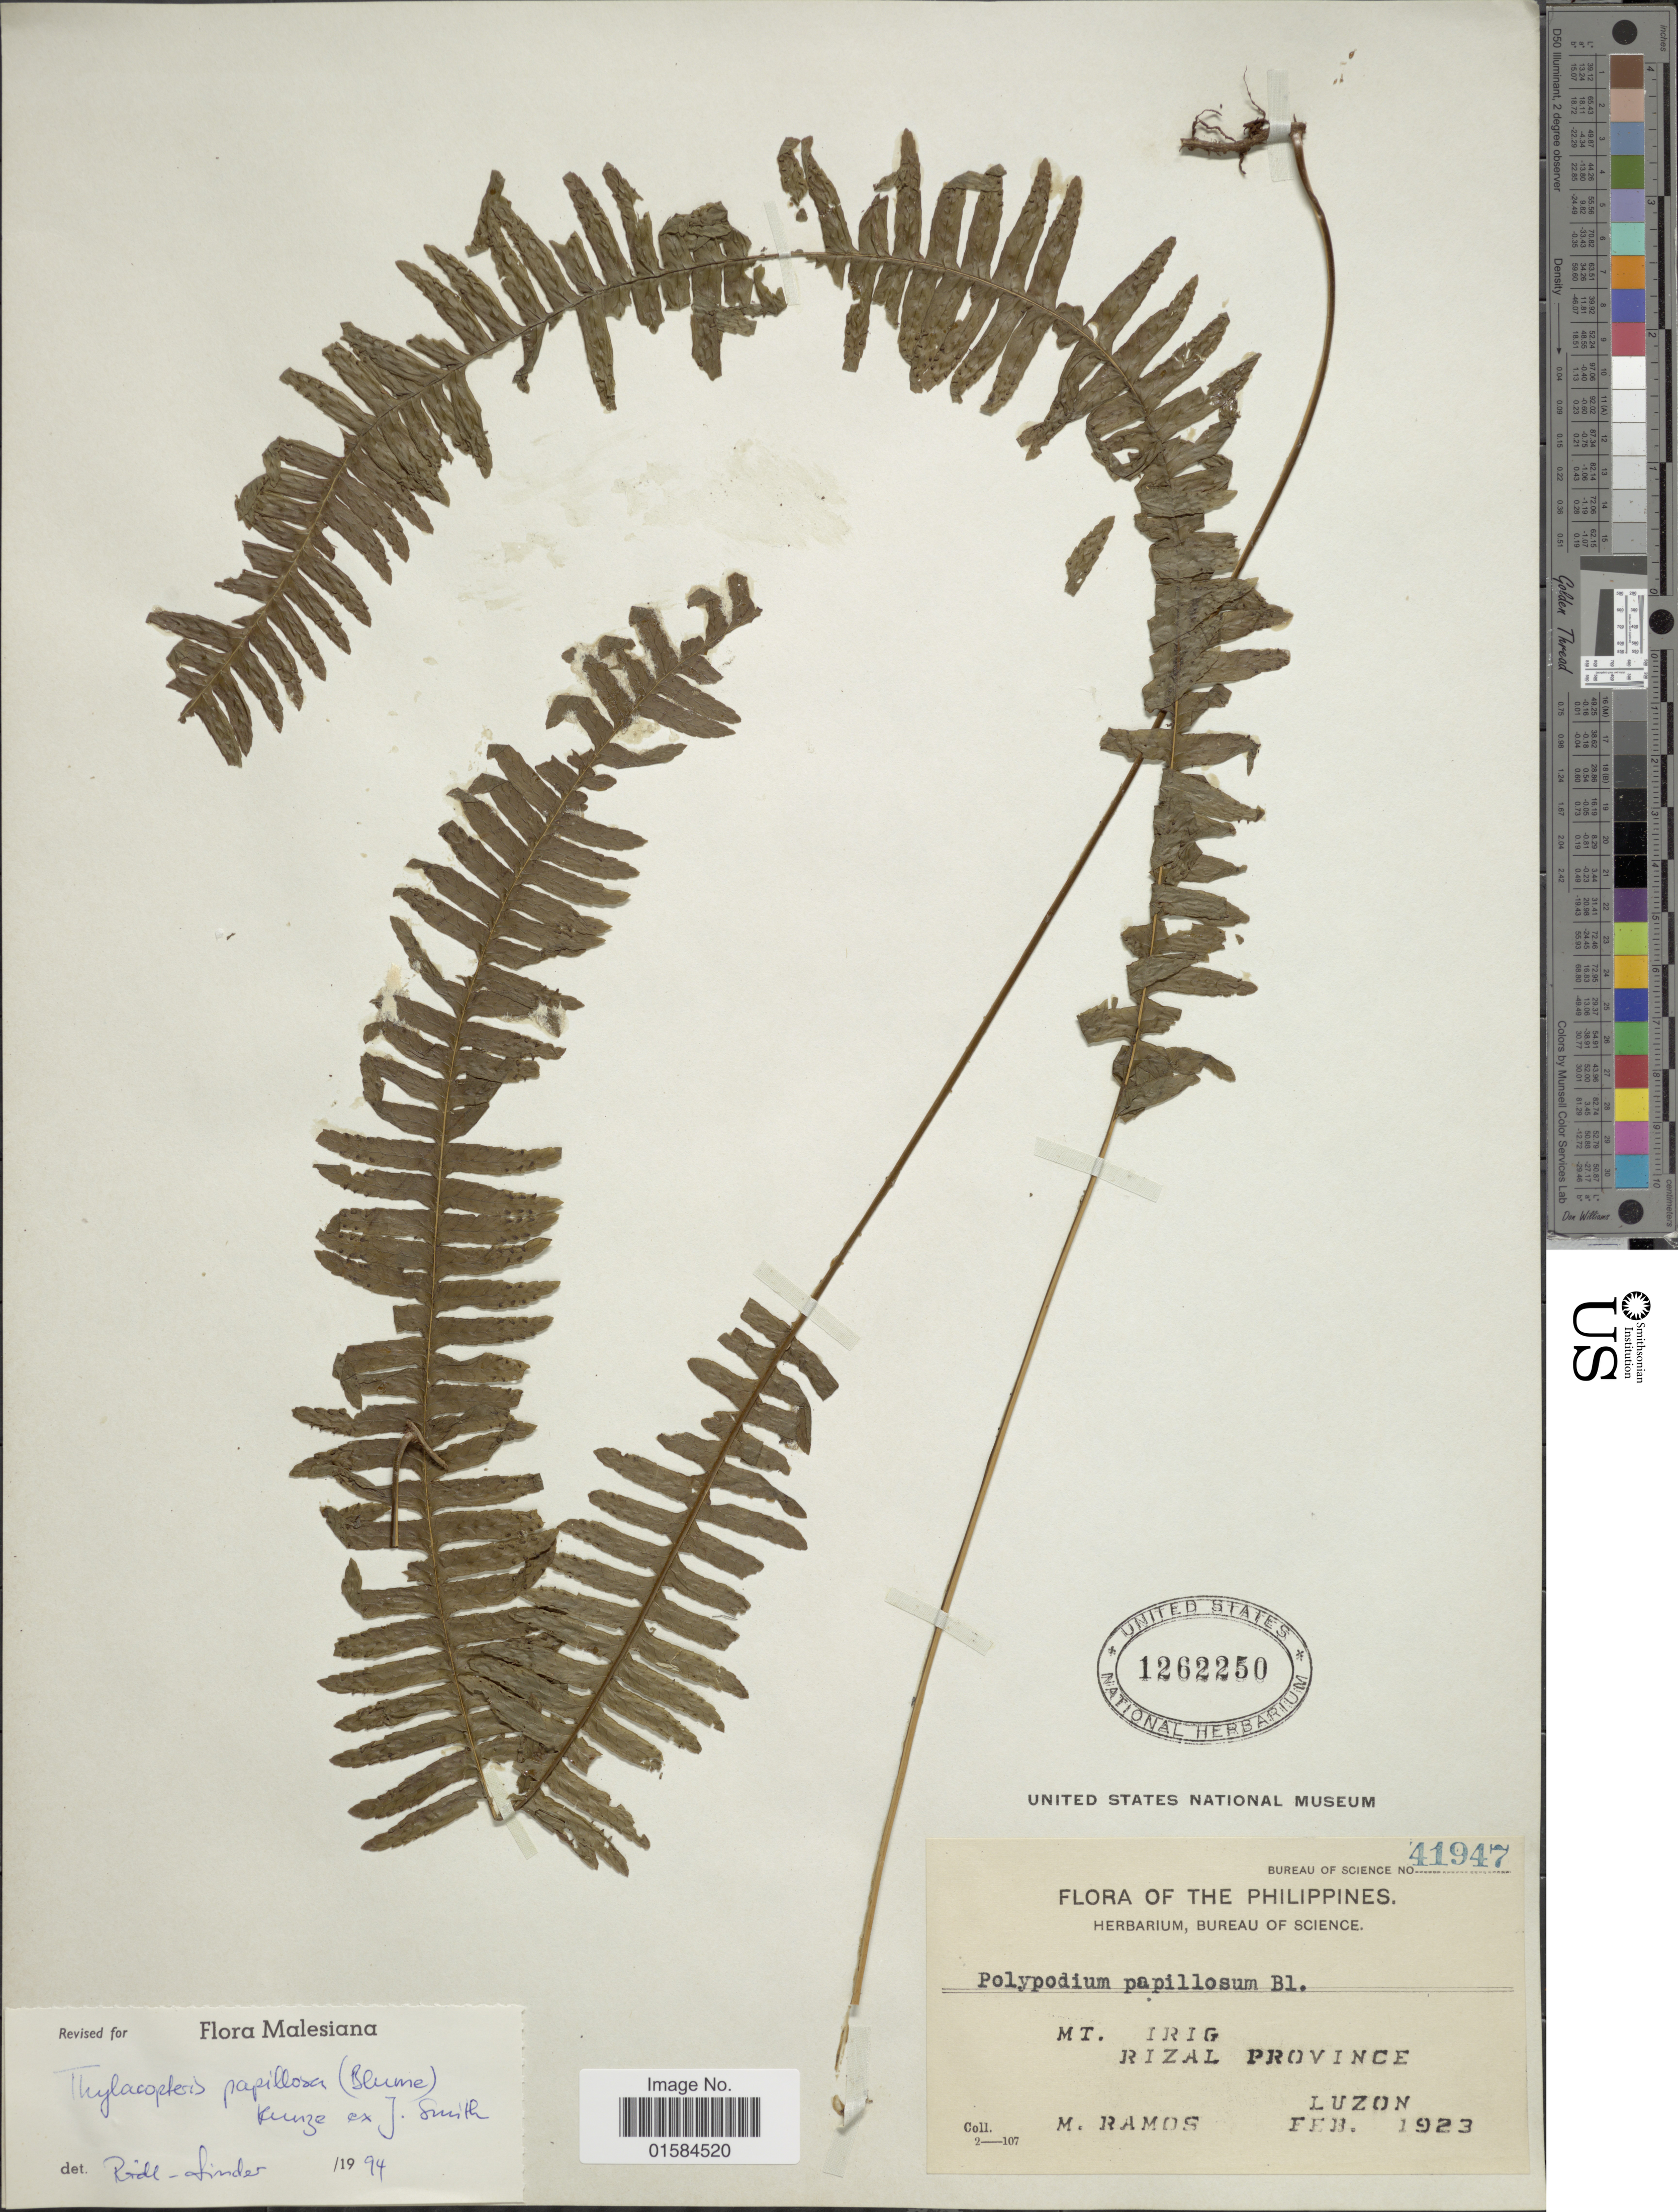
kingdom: Plantae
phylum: Tracheophyta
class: Polypodiopsida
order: Polypodiales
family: Polypodiaceae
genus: Thylacopteris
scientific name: Thylacopteris papillosa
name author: (Blume) Kunze ex J. Sm.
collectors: M. Ramos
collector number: Bureau of Science 41947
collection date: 1923-02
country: Philippines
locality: Mt. Irig, Rizal Province, Luzon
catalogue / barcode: US 1262250